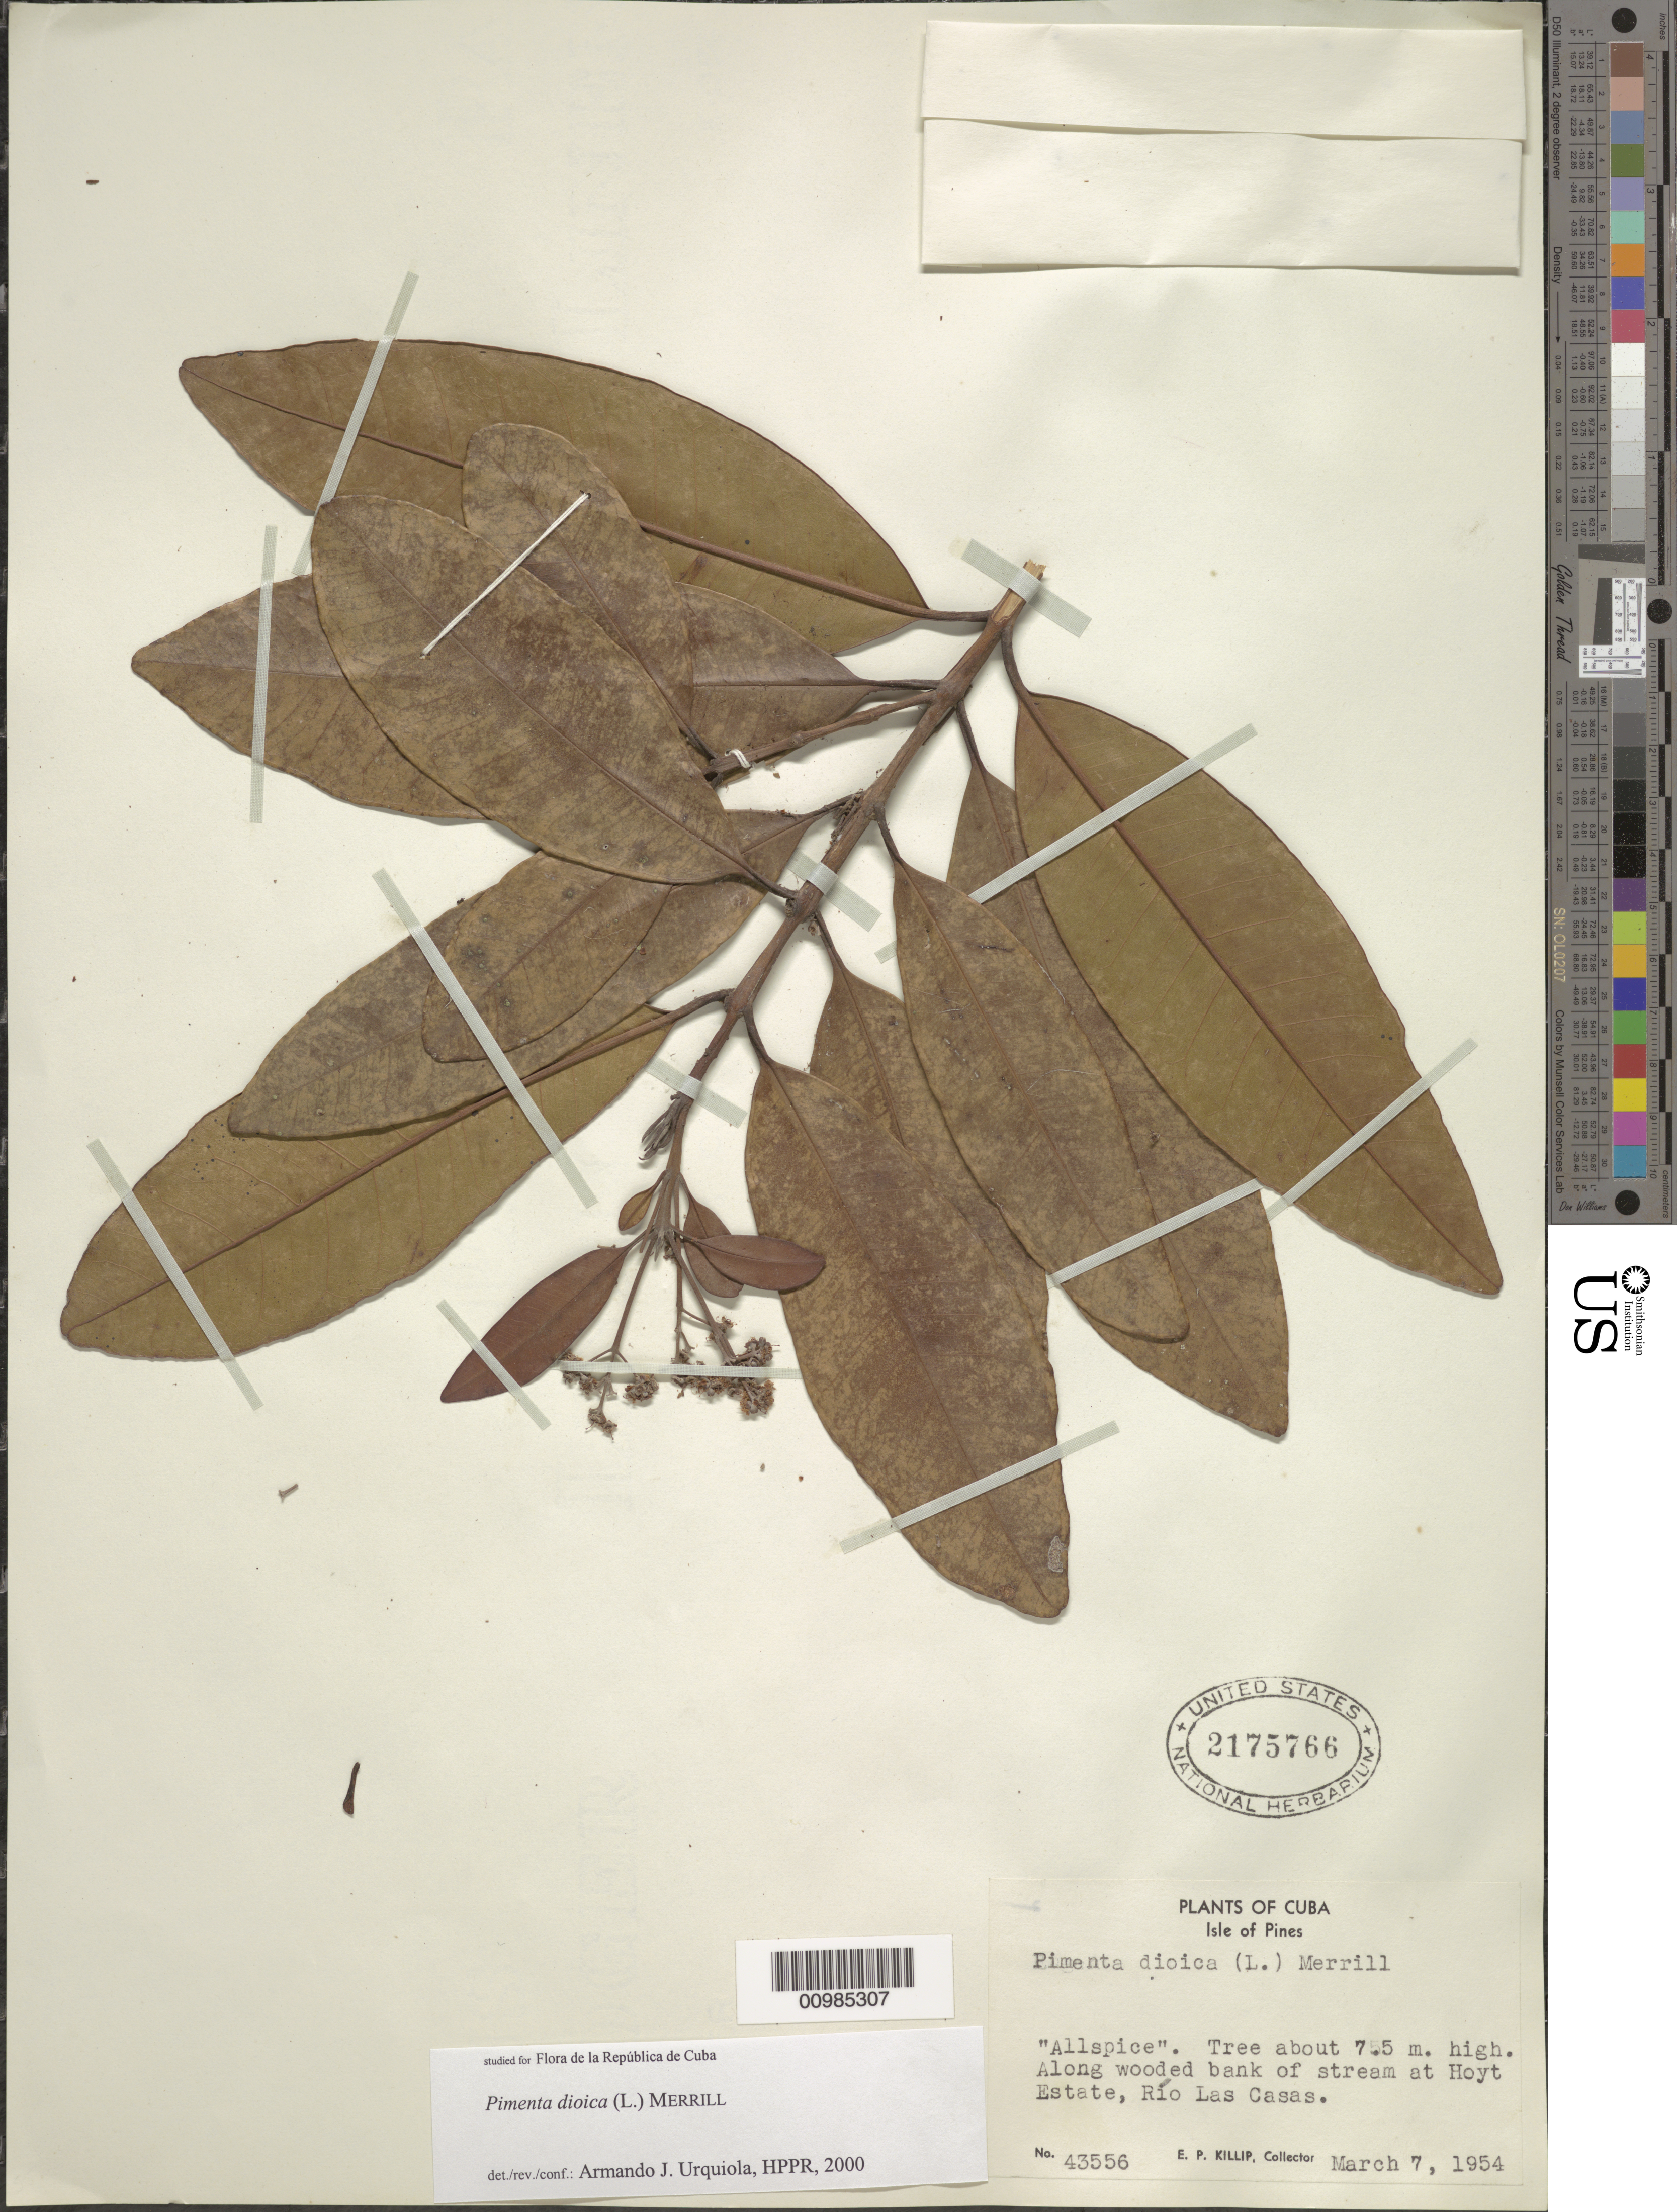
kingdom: Plantae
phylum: Tracheophyta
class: Magnoliopsida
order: Myrtales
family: Myrtaceae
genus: Pimenta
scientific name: Pimenta dioica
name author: (L.) Merr.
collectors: E. P. Killip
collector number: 43556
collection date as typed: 07 Mar 1954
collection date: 1954-03-07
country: Cuba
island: Isla de la Juventud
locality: Hoyt Estate, Rio Las Casas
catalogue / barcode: US 2175766